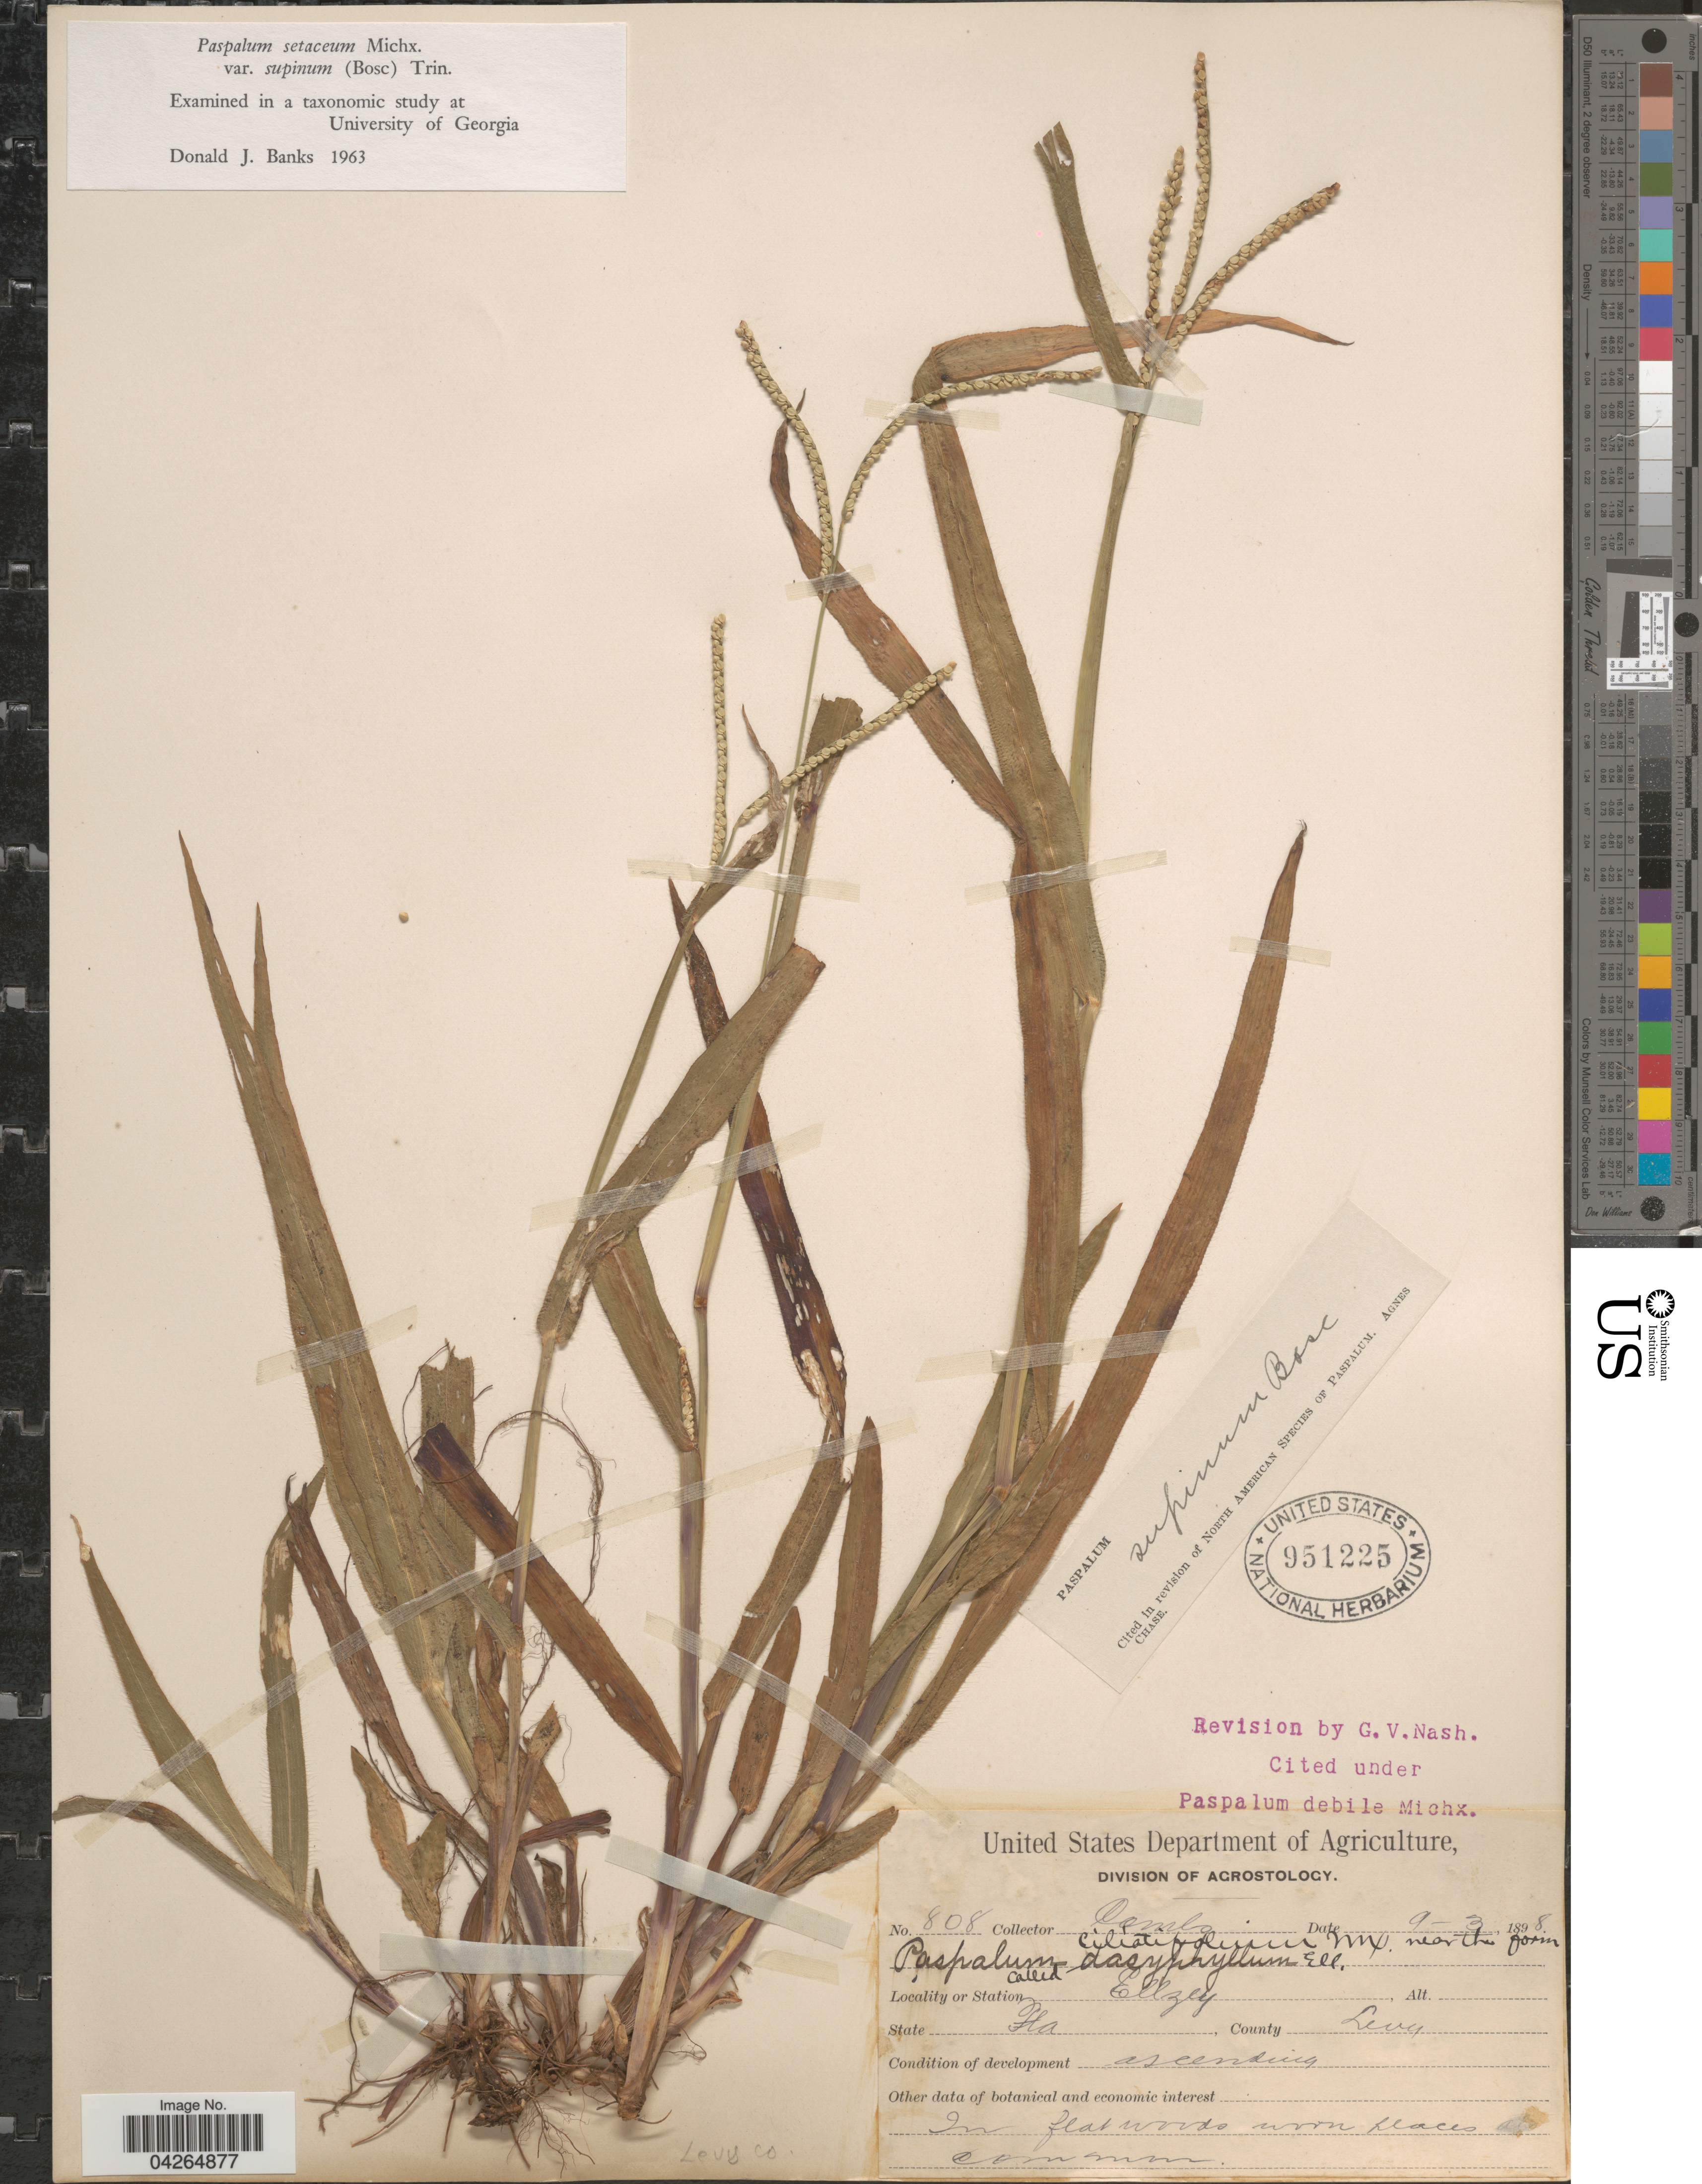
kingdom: Plantae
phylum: Tracheophyta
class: Liliopsida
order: Poales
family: Poaceae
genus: Paspalum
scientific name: Paspalum setaceum var. supinum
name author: (Bosc ex Poir.) Trin.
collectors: -. Combs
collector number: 808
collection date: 1898-09-03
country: United States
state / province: Florida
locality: Station Ellzey. County Levy.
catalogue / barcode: US 951225